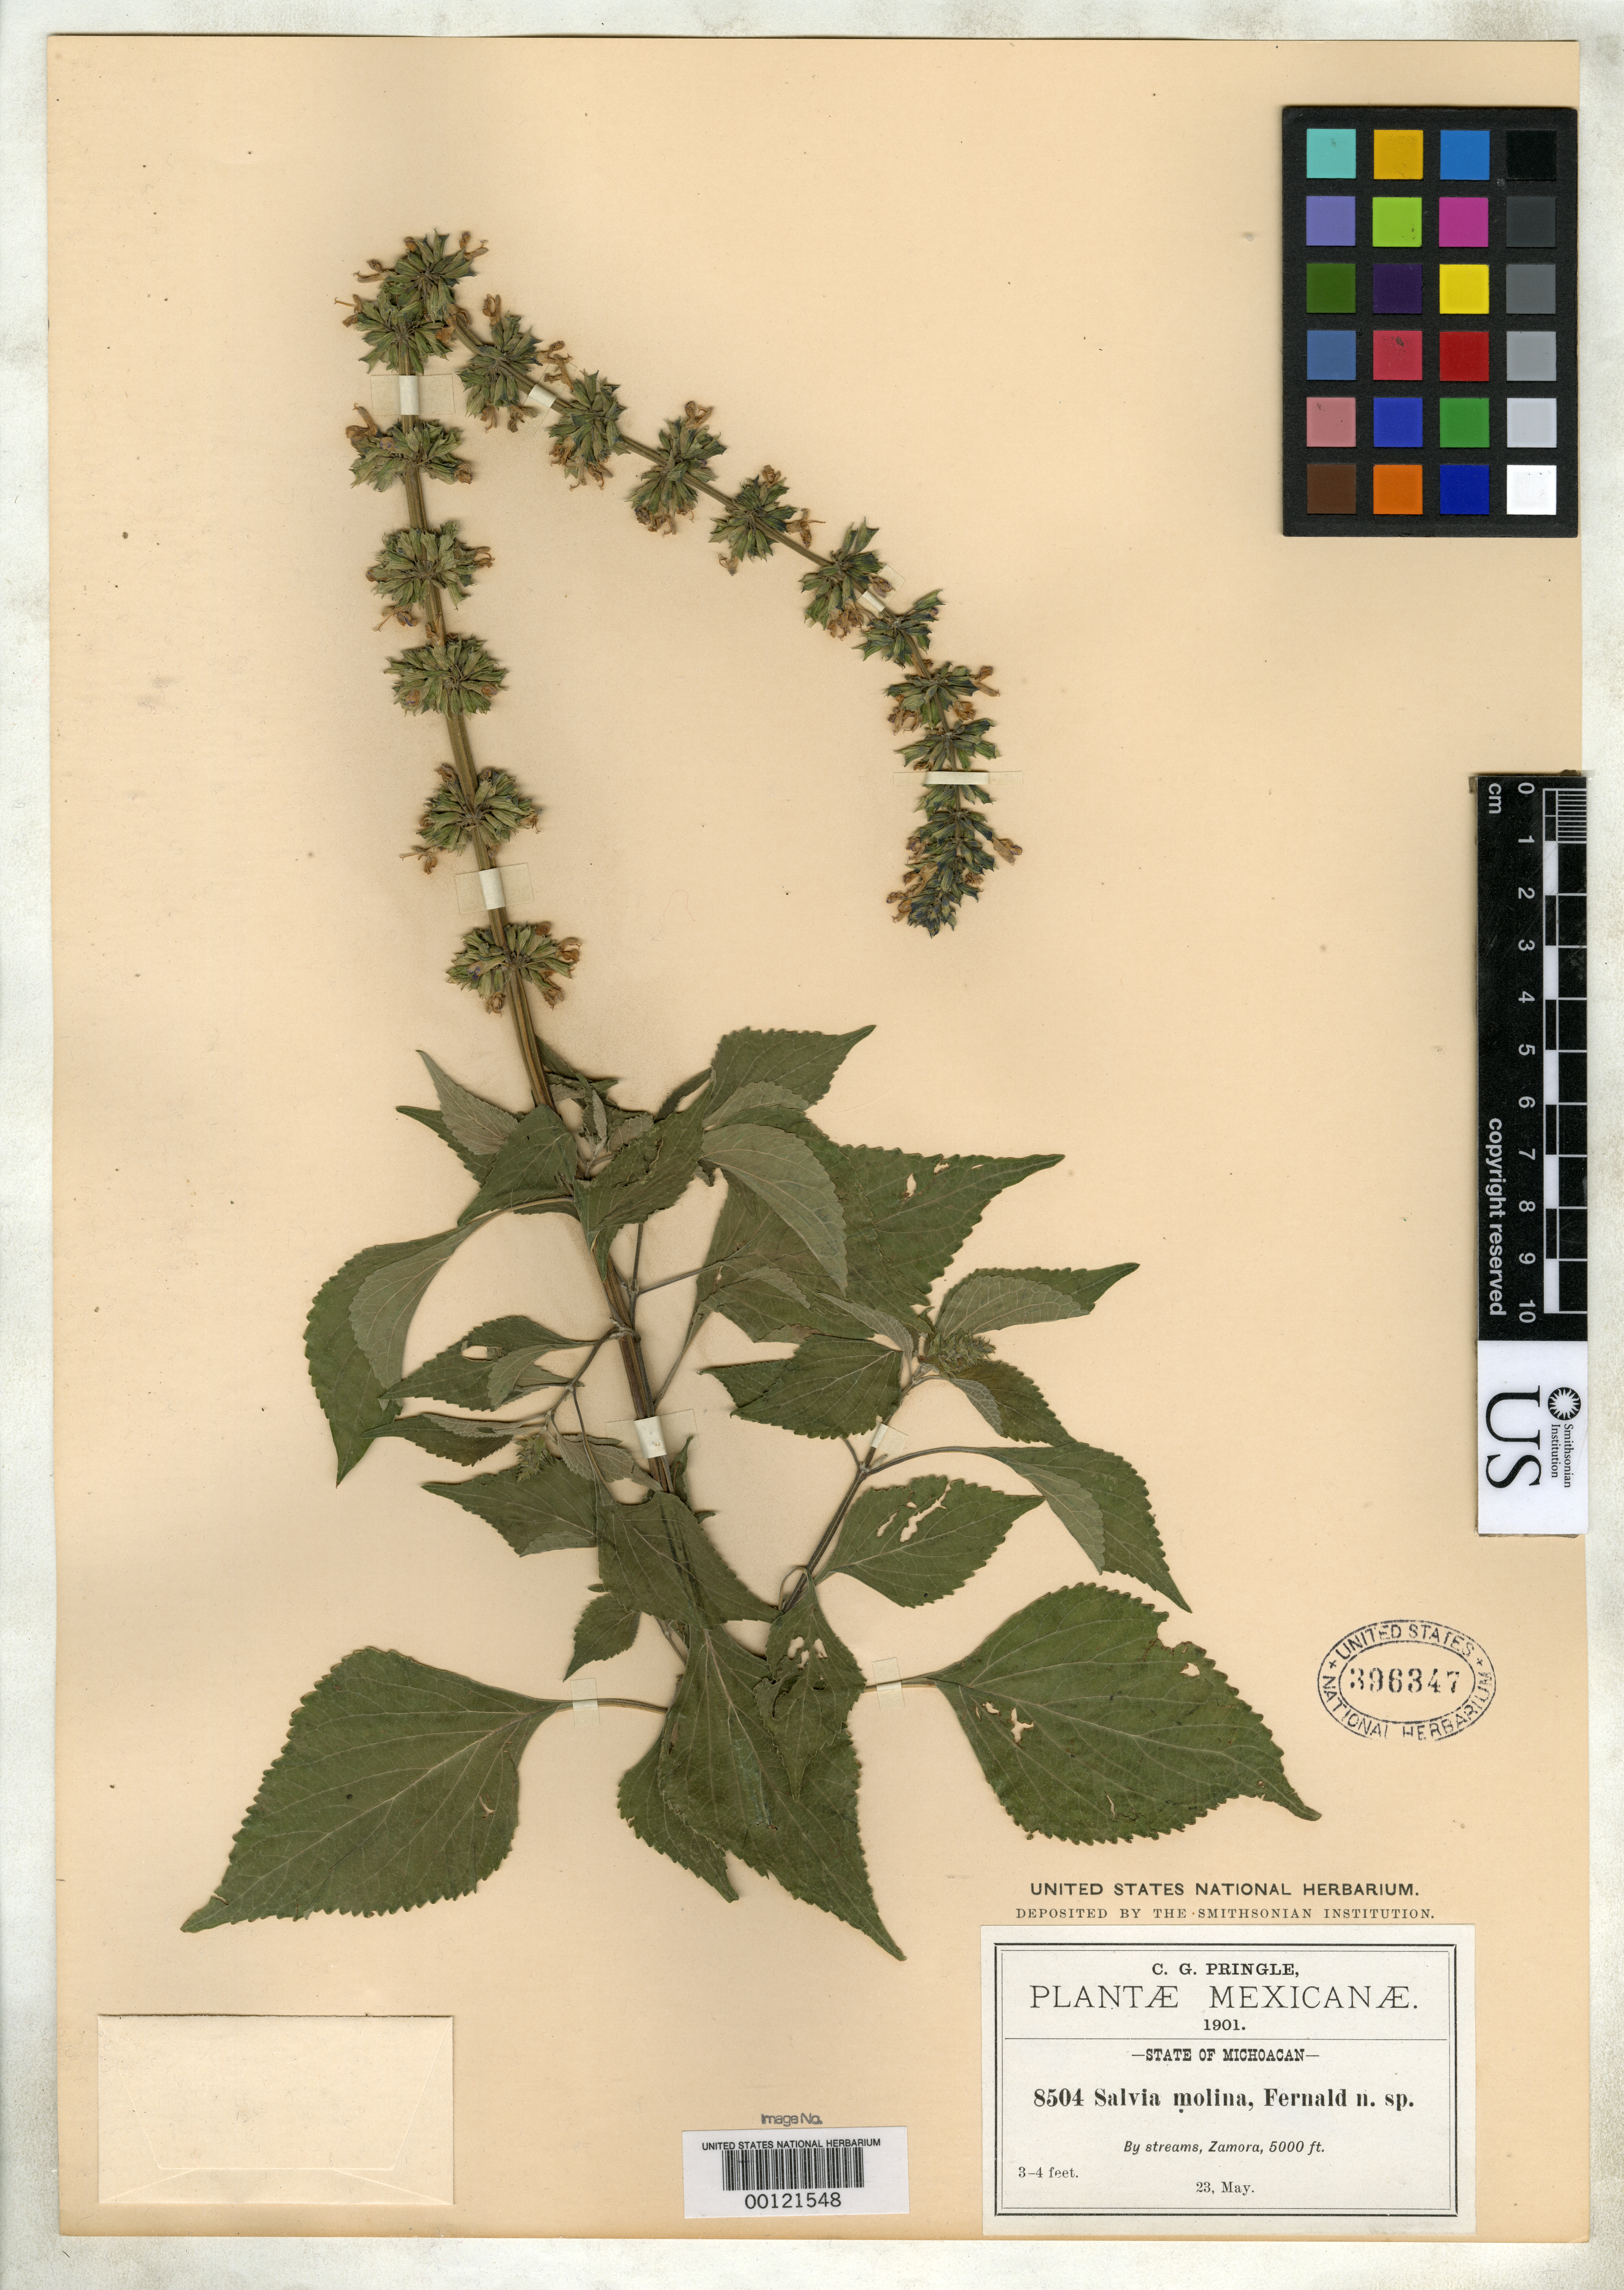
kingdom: Plantae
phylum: Tracheophyta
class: Magnoliopsida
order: Lamiales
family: Lamiaceae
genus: Salvia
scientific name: Salvia molina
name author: Fernald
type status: Isolectotype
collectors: C. G. Pringle et al.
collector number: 8504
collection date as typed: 23 May 1901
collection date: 1901-05-23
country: Mexico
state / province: Michoacán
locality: Zamora.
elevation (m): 1540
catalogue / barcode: US 396347